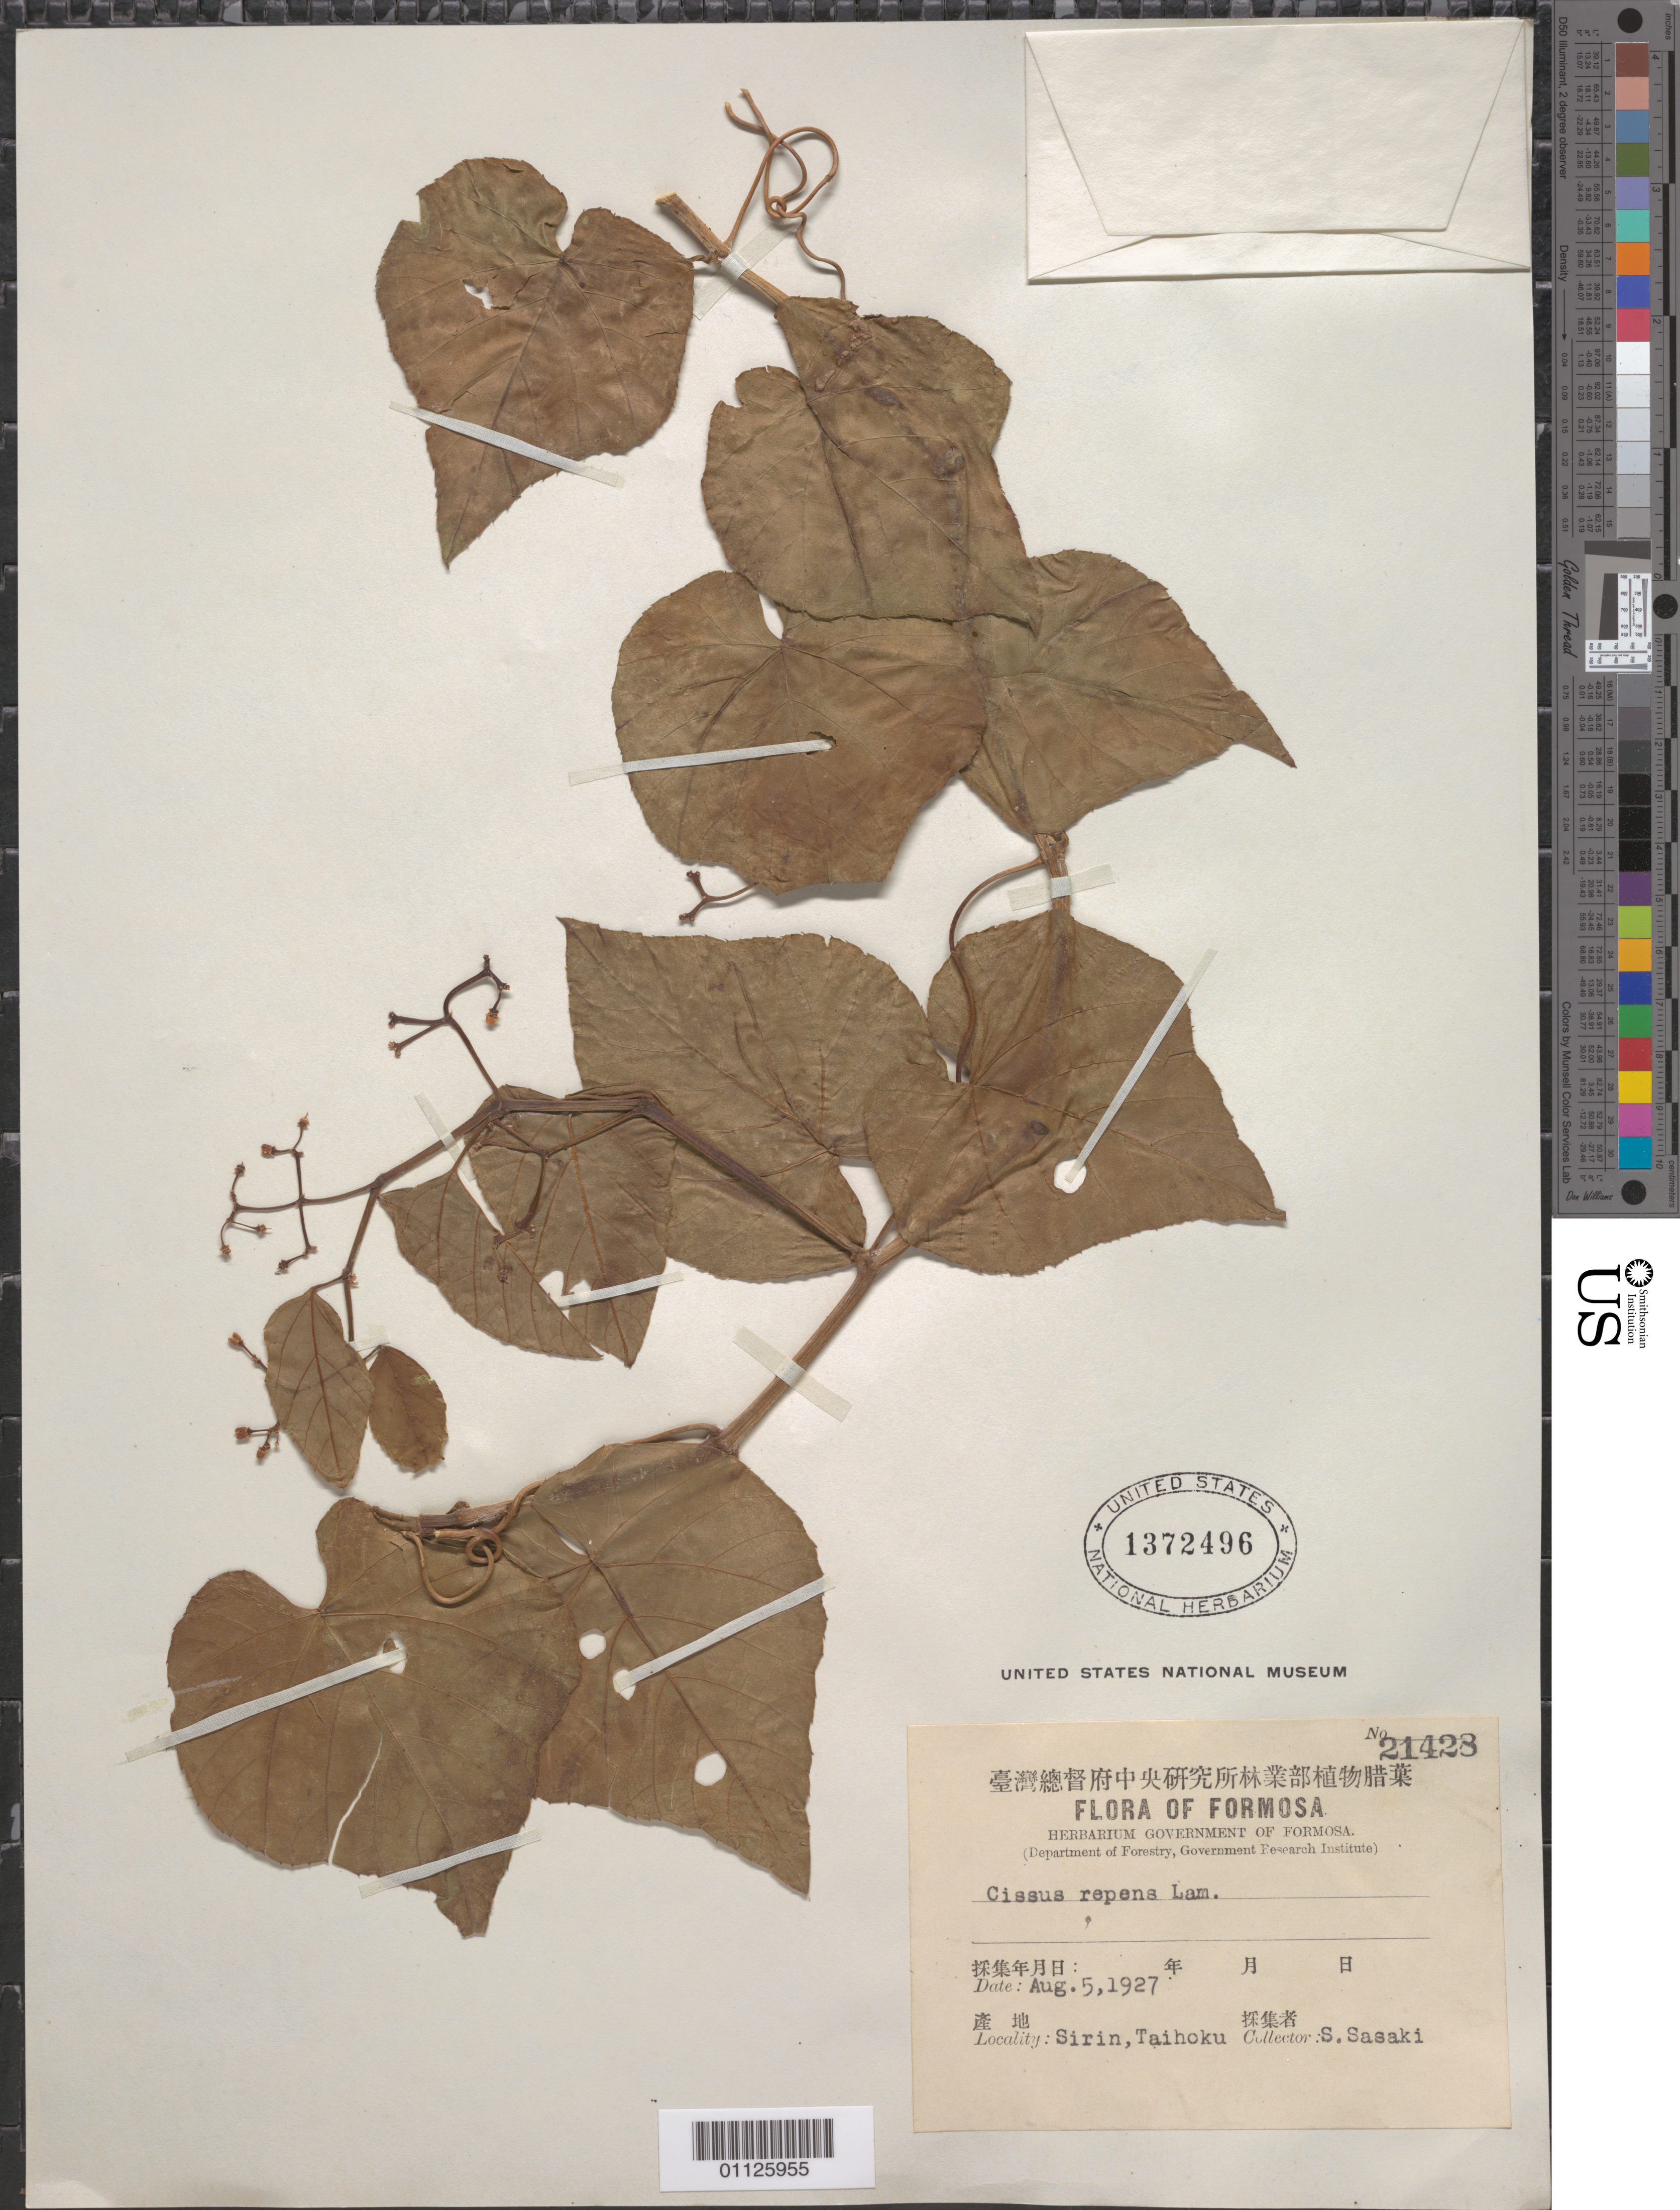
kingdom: Plantae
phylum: Tracheophyta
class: Magnoliopsida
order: Vitales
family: Vitaceae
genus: Cissus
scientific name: Cissus repens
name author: Lam.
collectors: S. Sasaki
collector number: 21423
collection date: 1927-08-05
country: Taiwan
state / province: Taihoku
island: Taiwan [Formosa]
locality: Sirin. (modern-day Keelung, New Taipei City, Taipei and Yilan County)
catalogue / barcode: US 1372496